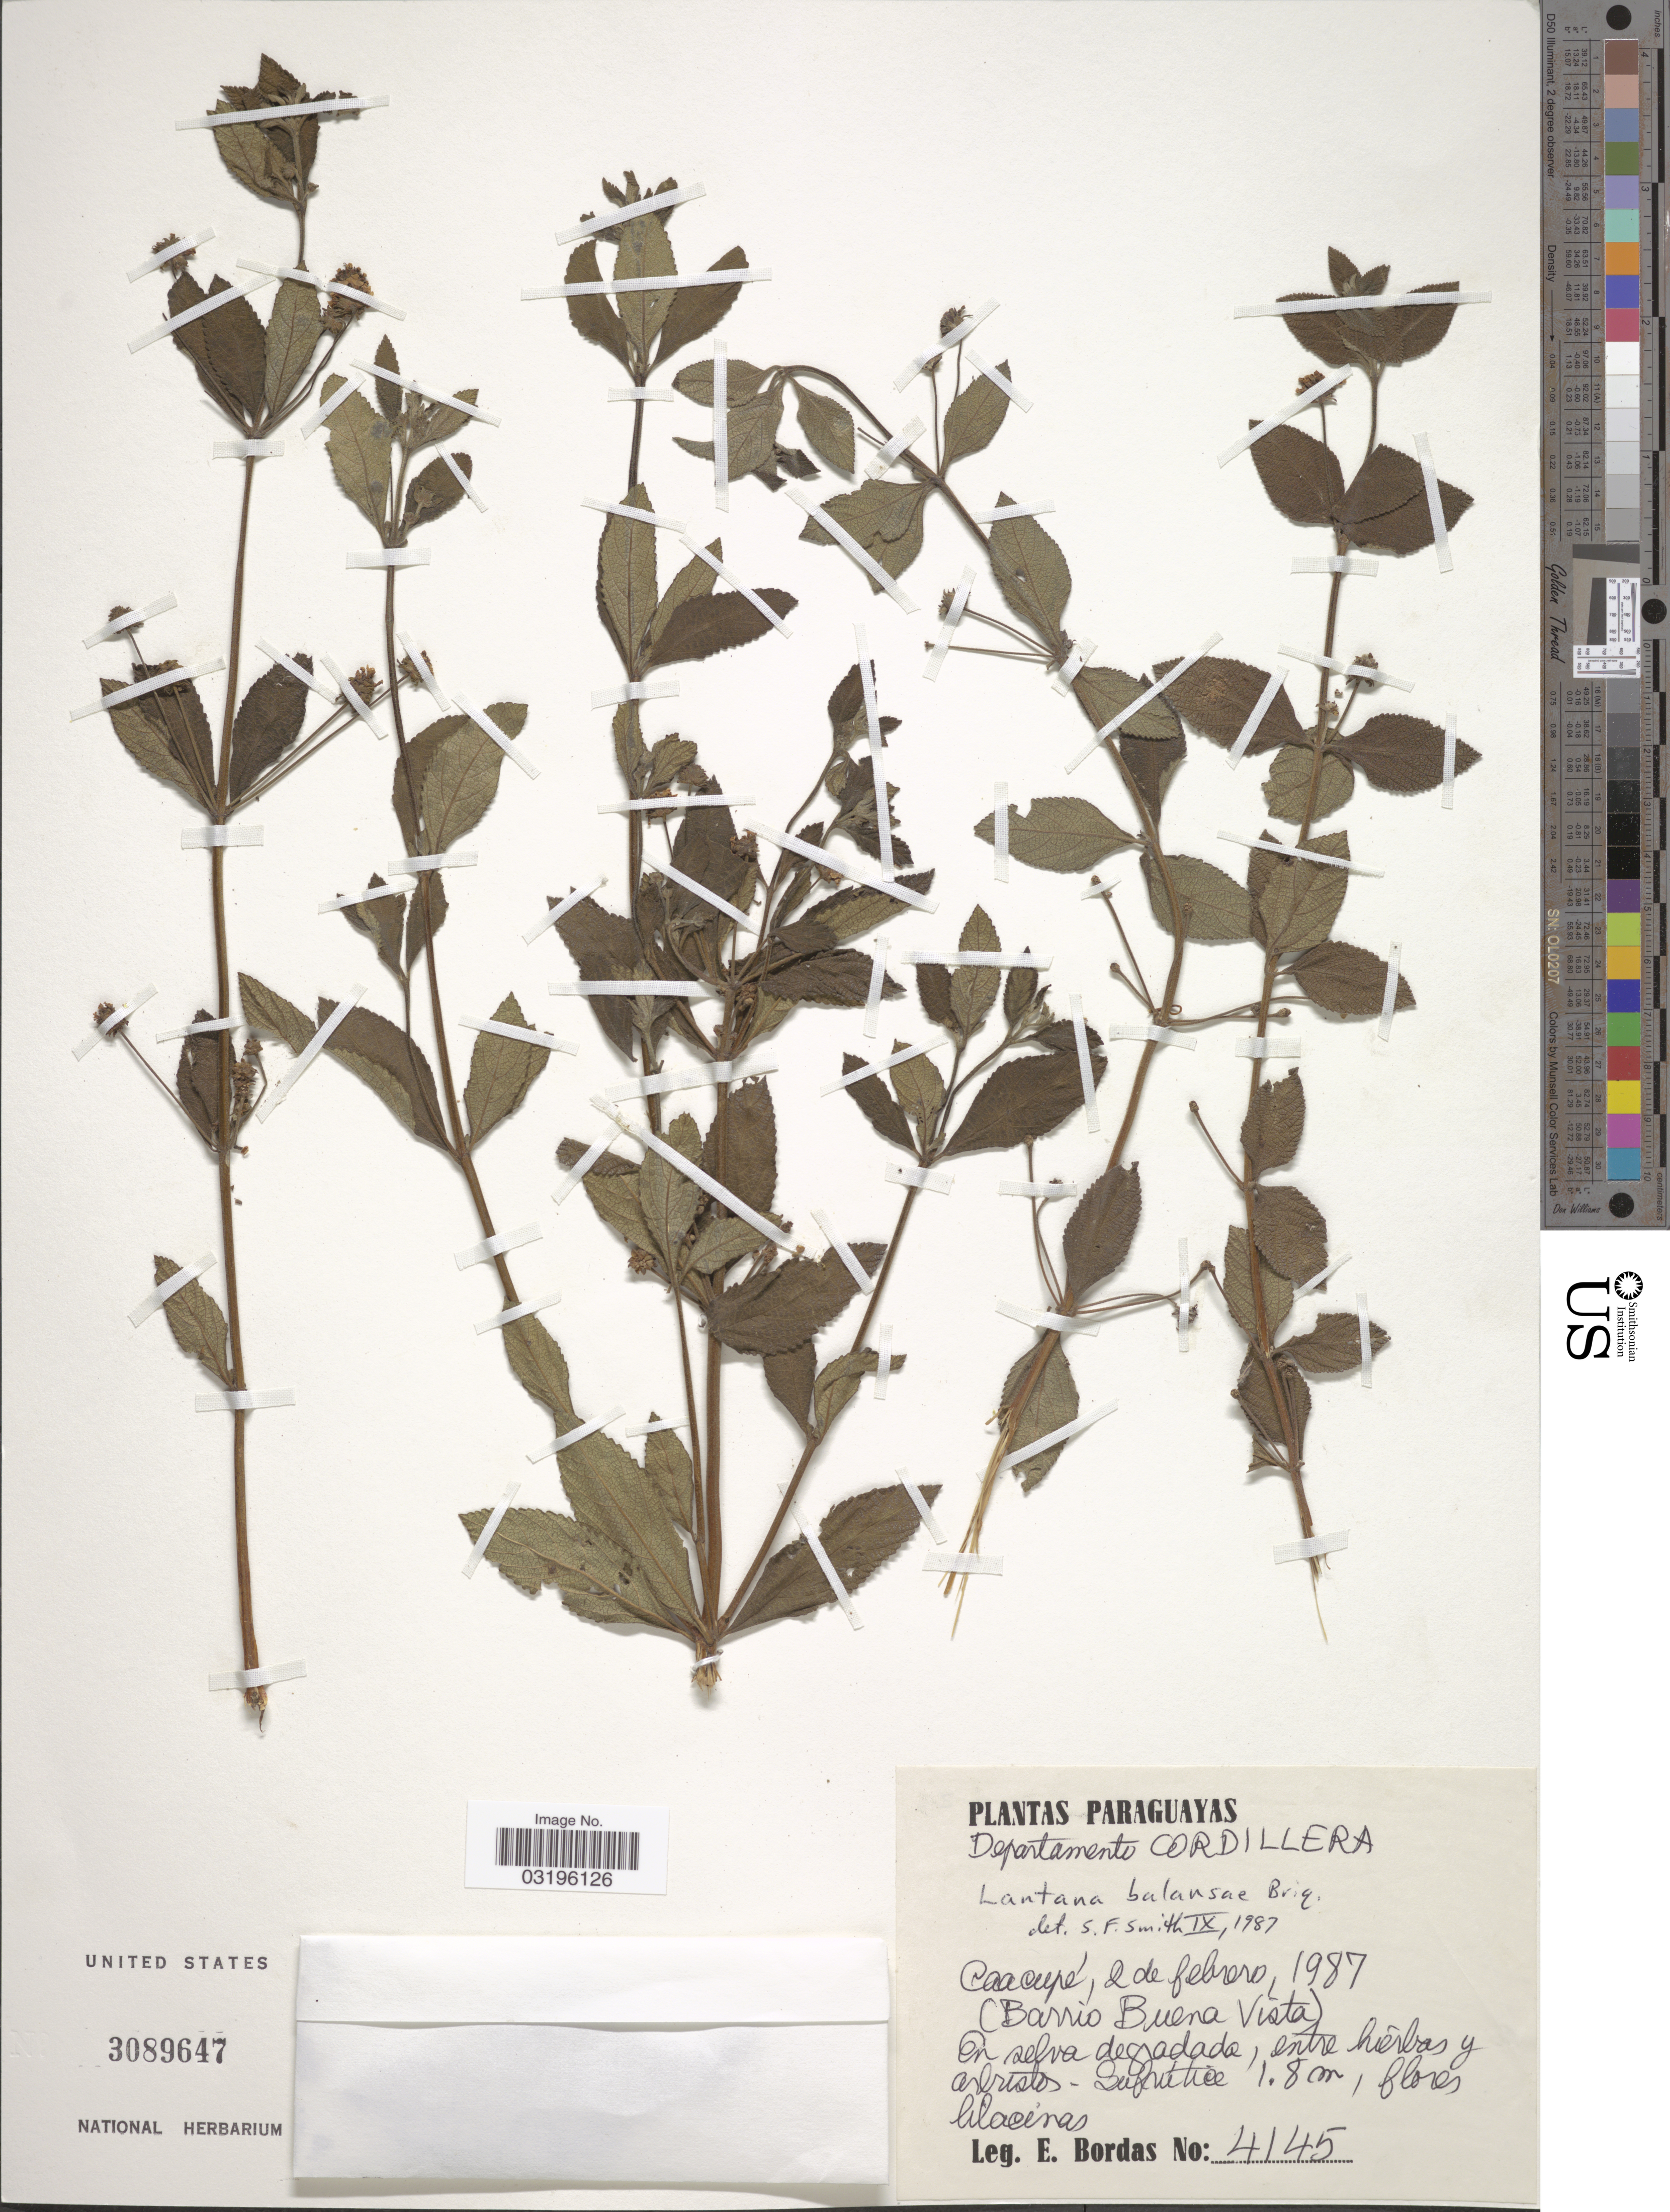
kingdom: Plantae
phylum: Tracheophyta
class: Magnoliopsida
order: Lamiales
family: Verbenaceae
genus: Lantana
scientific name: Lantana balansae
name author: Briq.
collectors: E. Bordas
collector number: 4145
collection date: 1987-02-02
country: Paraguay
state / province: Cordillera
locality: Departamento Cordillera. Caacupé. (Barrio Buena Vista).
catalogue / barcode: US 3089647